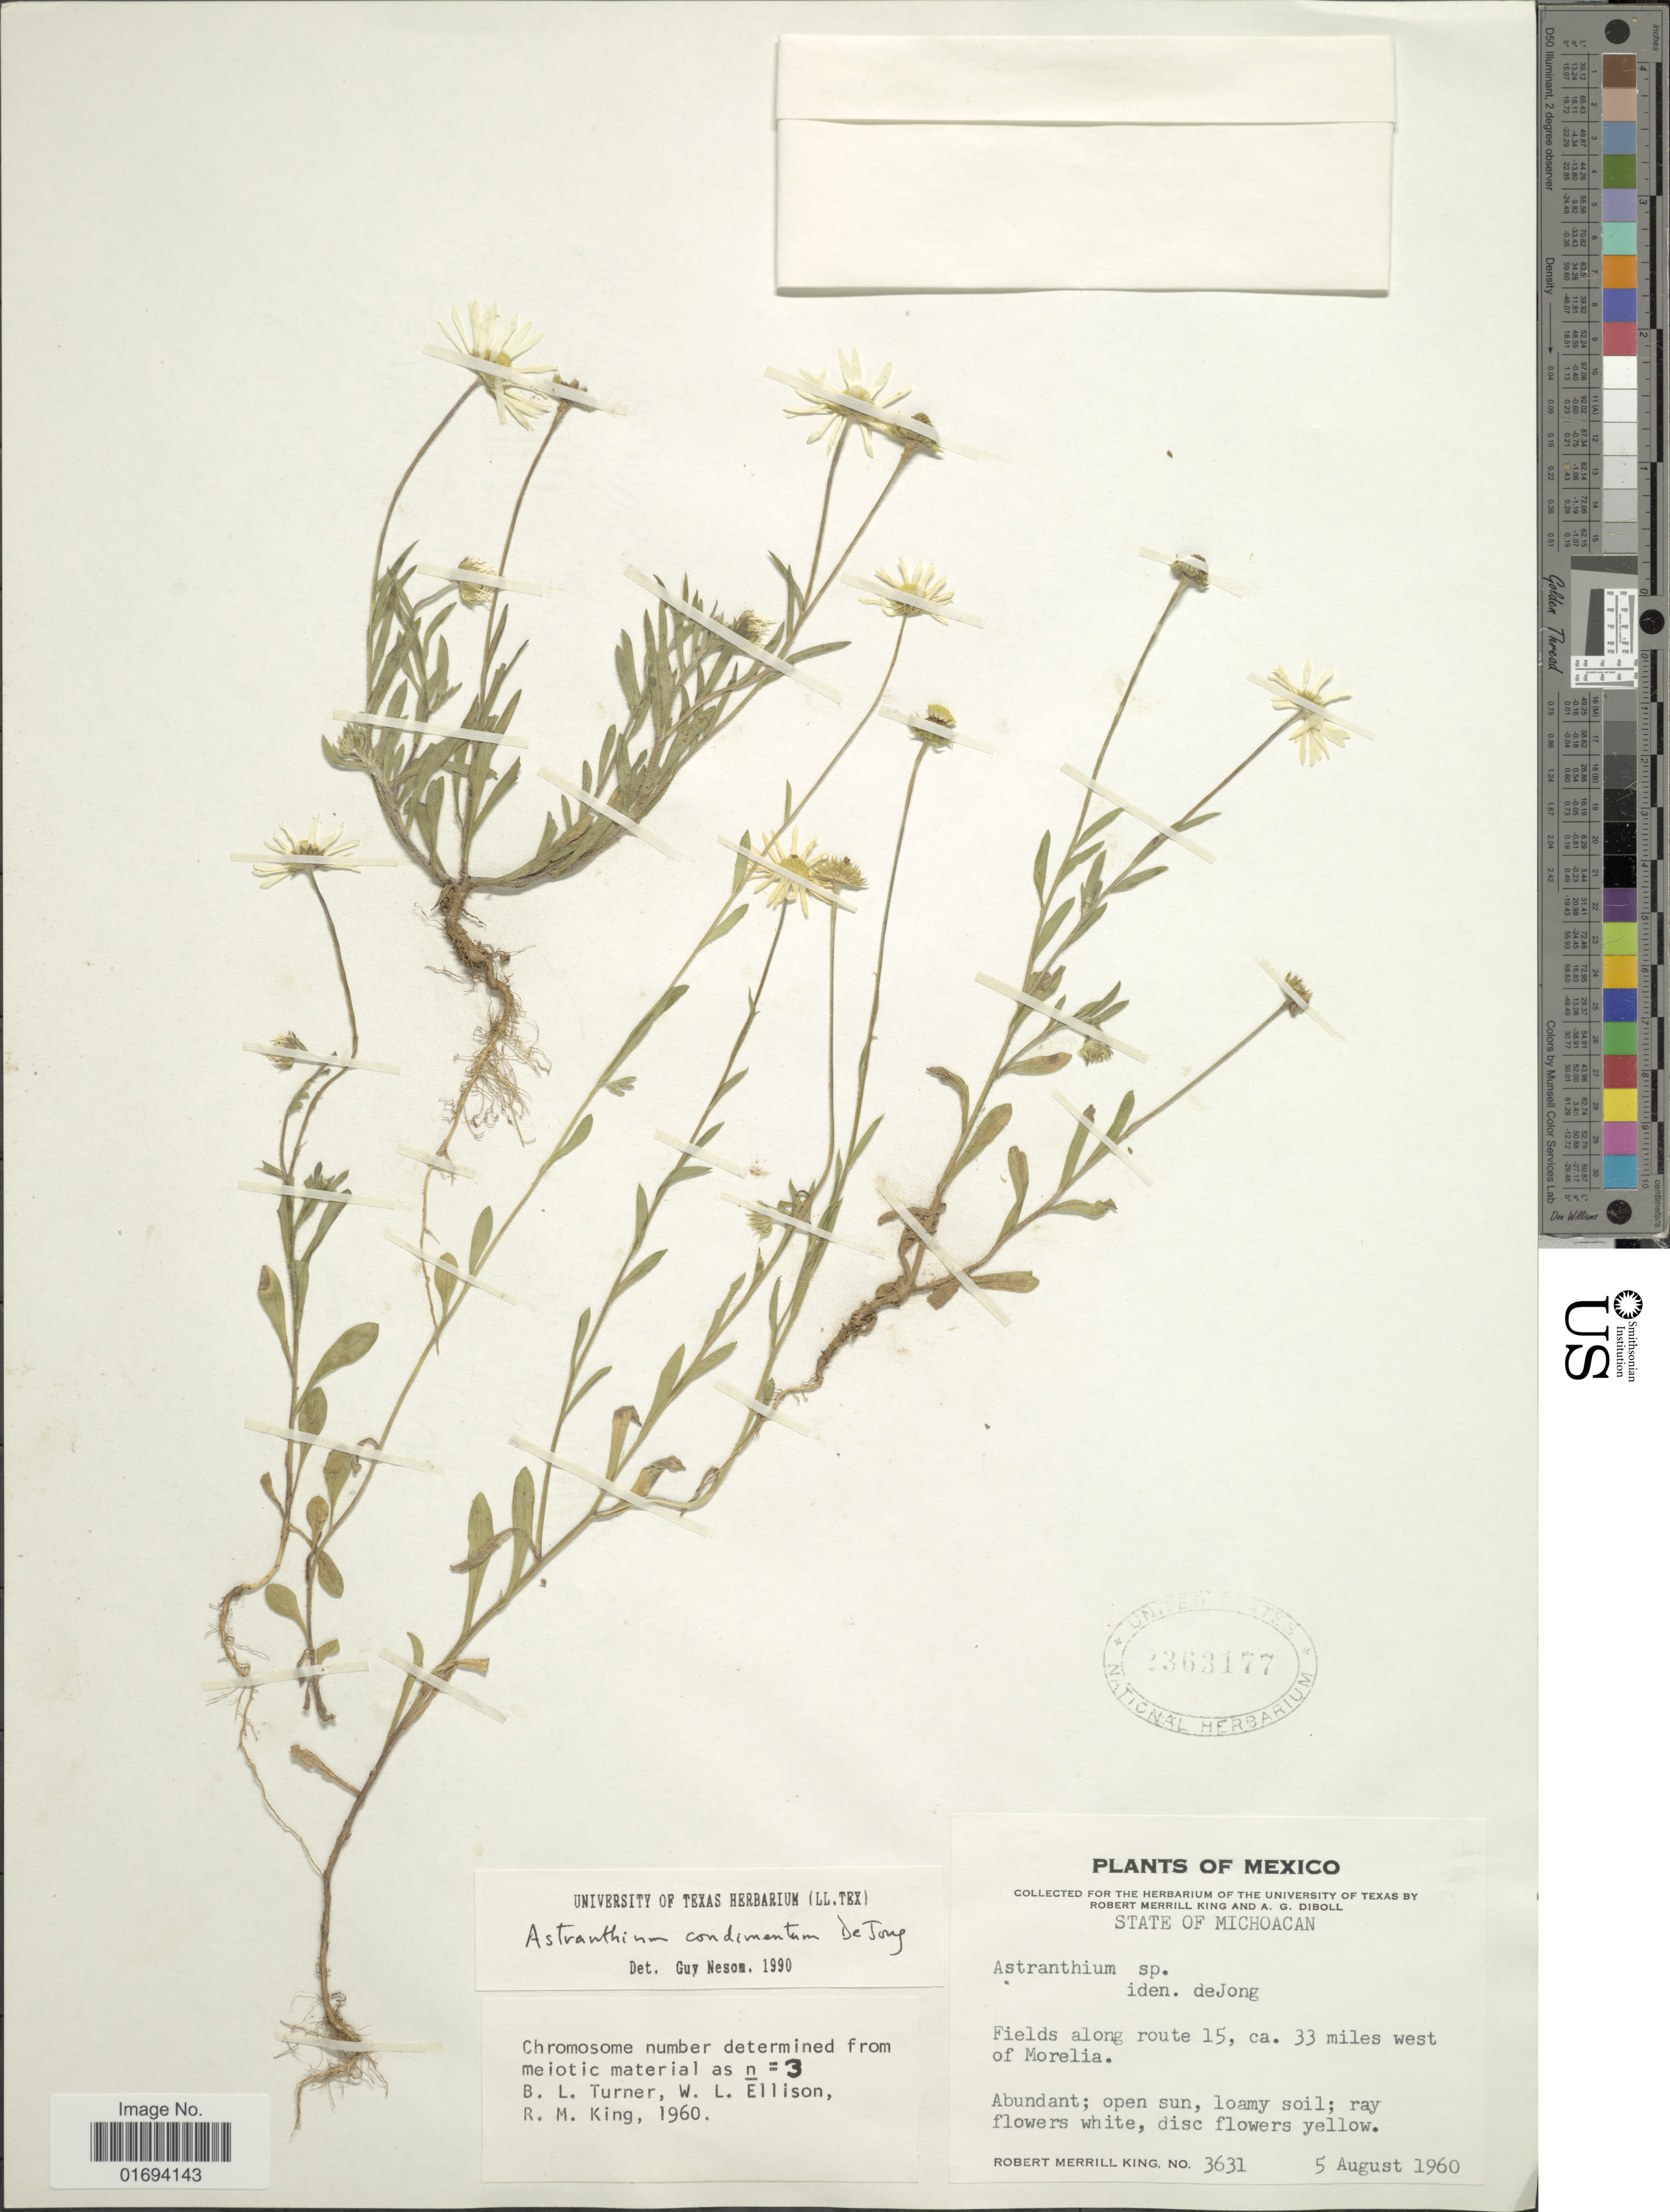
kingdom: Plantae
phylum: Tracheophyta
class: Magnoliopsida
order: Asterales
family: Asteraceae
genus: Astranthium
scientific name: Astranthium condimentum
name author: (Dejong)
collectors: R. M. King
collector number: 3631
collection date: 1960-08-05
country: Mexico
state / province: Michoacán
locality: Fields along route 15, ca. 33 miles west of Morelia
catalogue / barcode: US 3363177